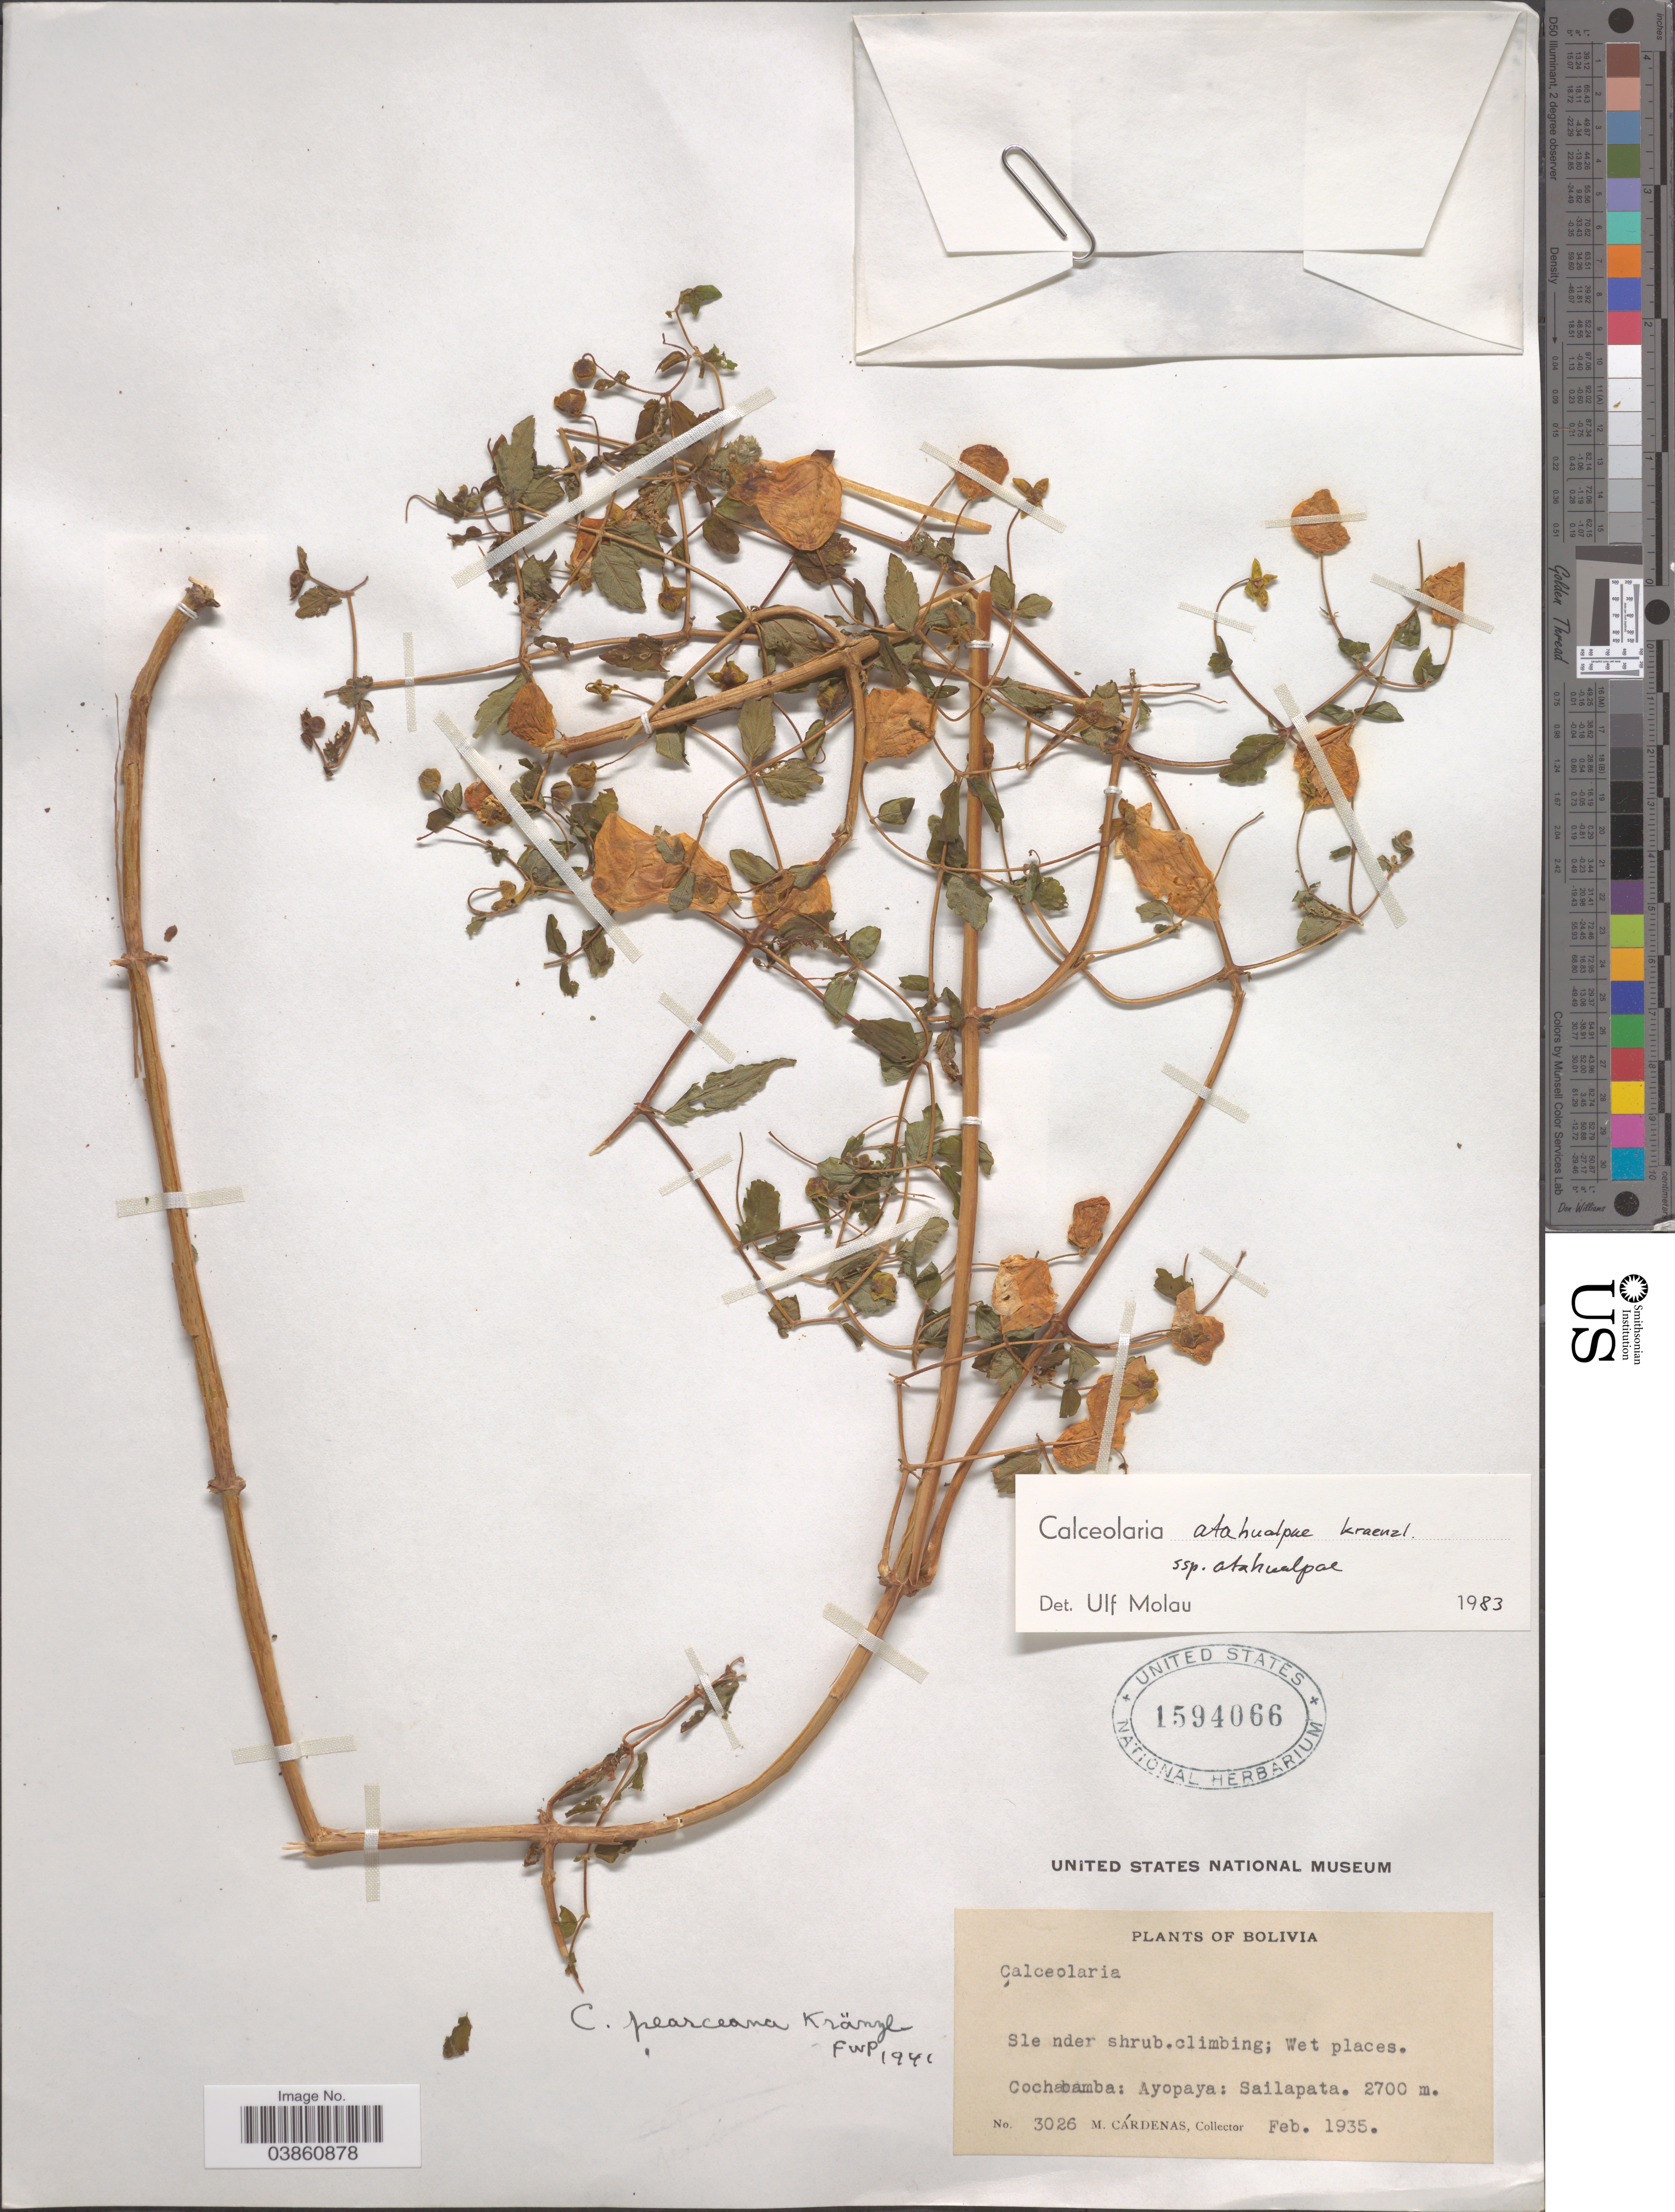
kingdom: Plantae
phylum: Tracheophyta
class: Magnoliopsida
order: Lamiales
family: Calceolariaceae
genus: Calceolaria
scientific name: Calceolaria atahualpae subsp. atahualpae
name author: Kraenzl.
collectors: M. Cárdenas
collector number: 3026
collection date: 1935-02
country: Bolivia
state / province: Cochabamba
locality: Ayopaya: Sailapata.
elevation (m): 2700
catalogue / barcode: US 1594066